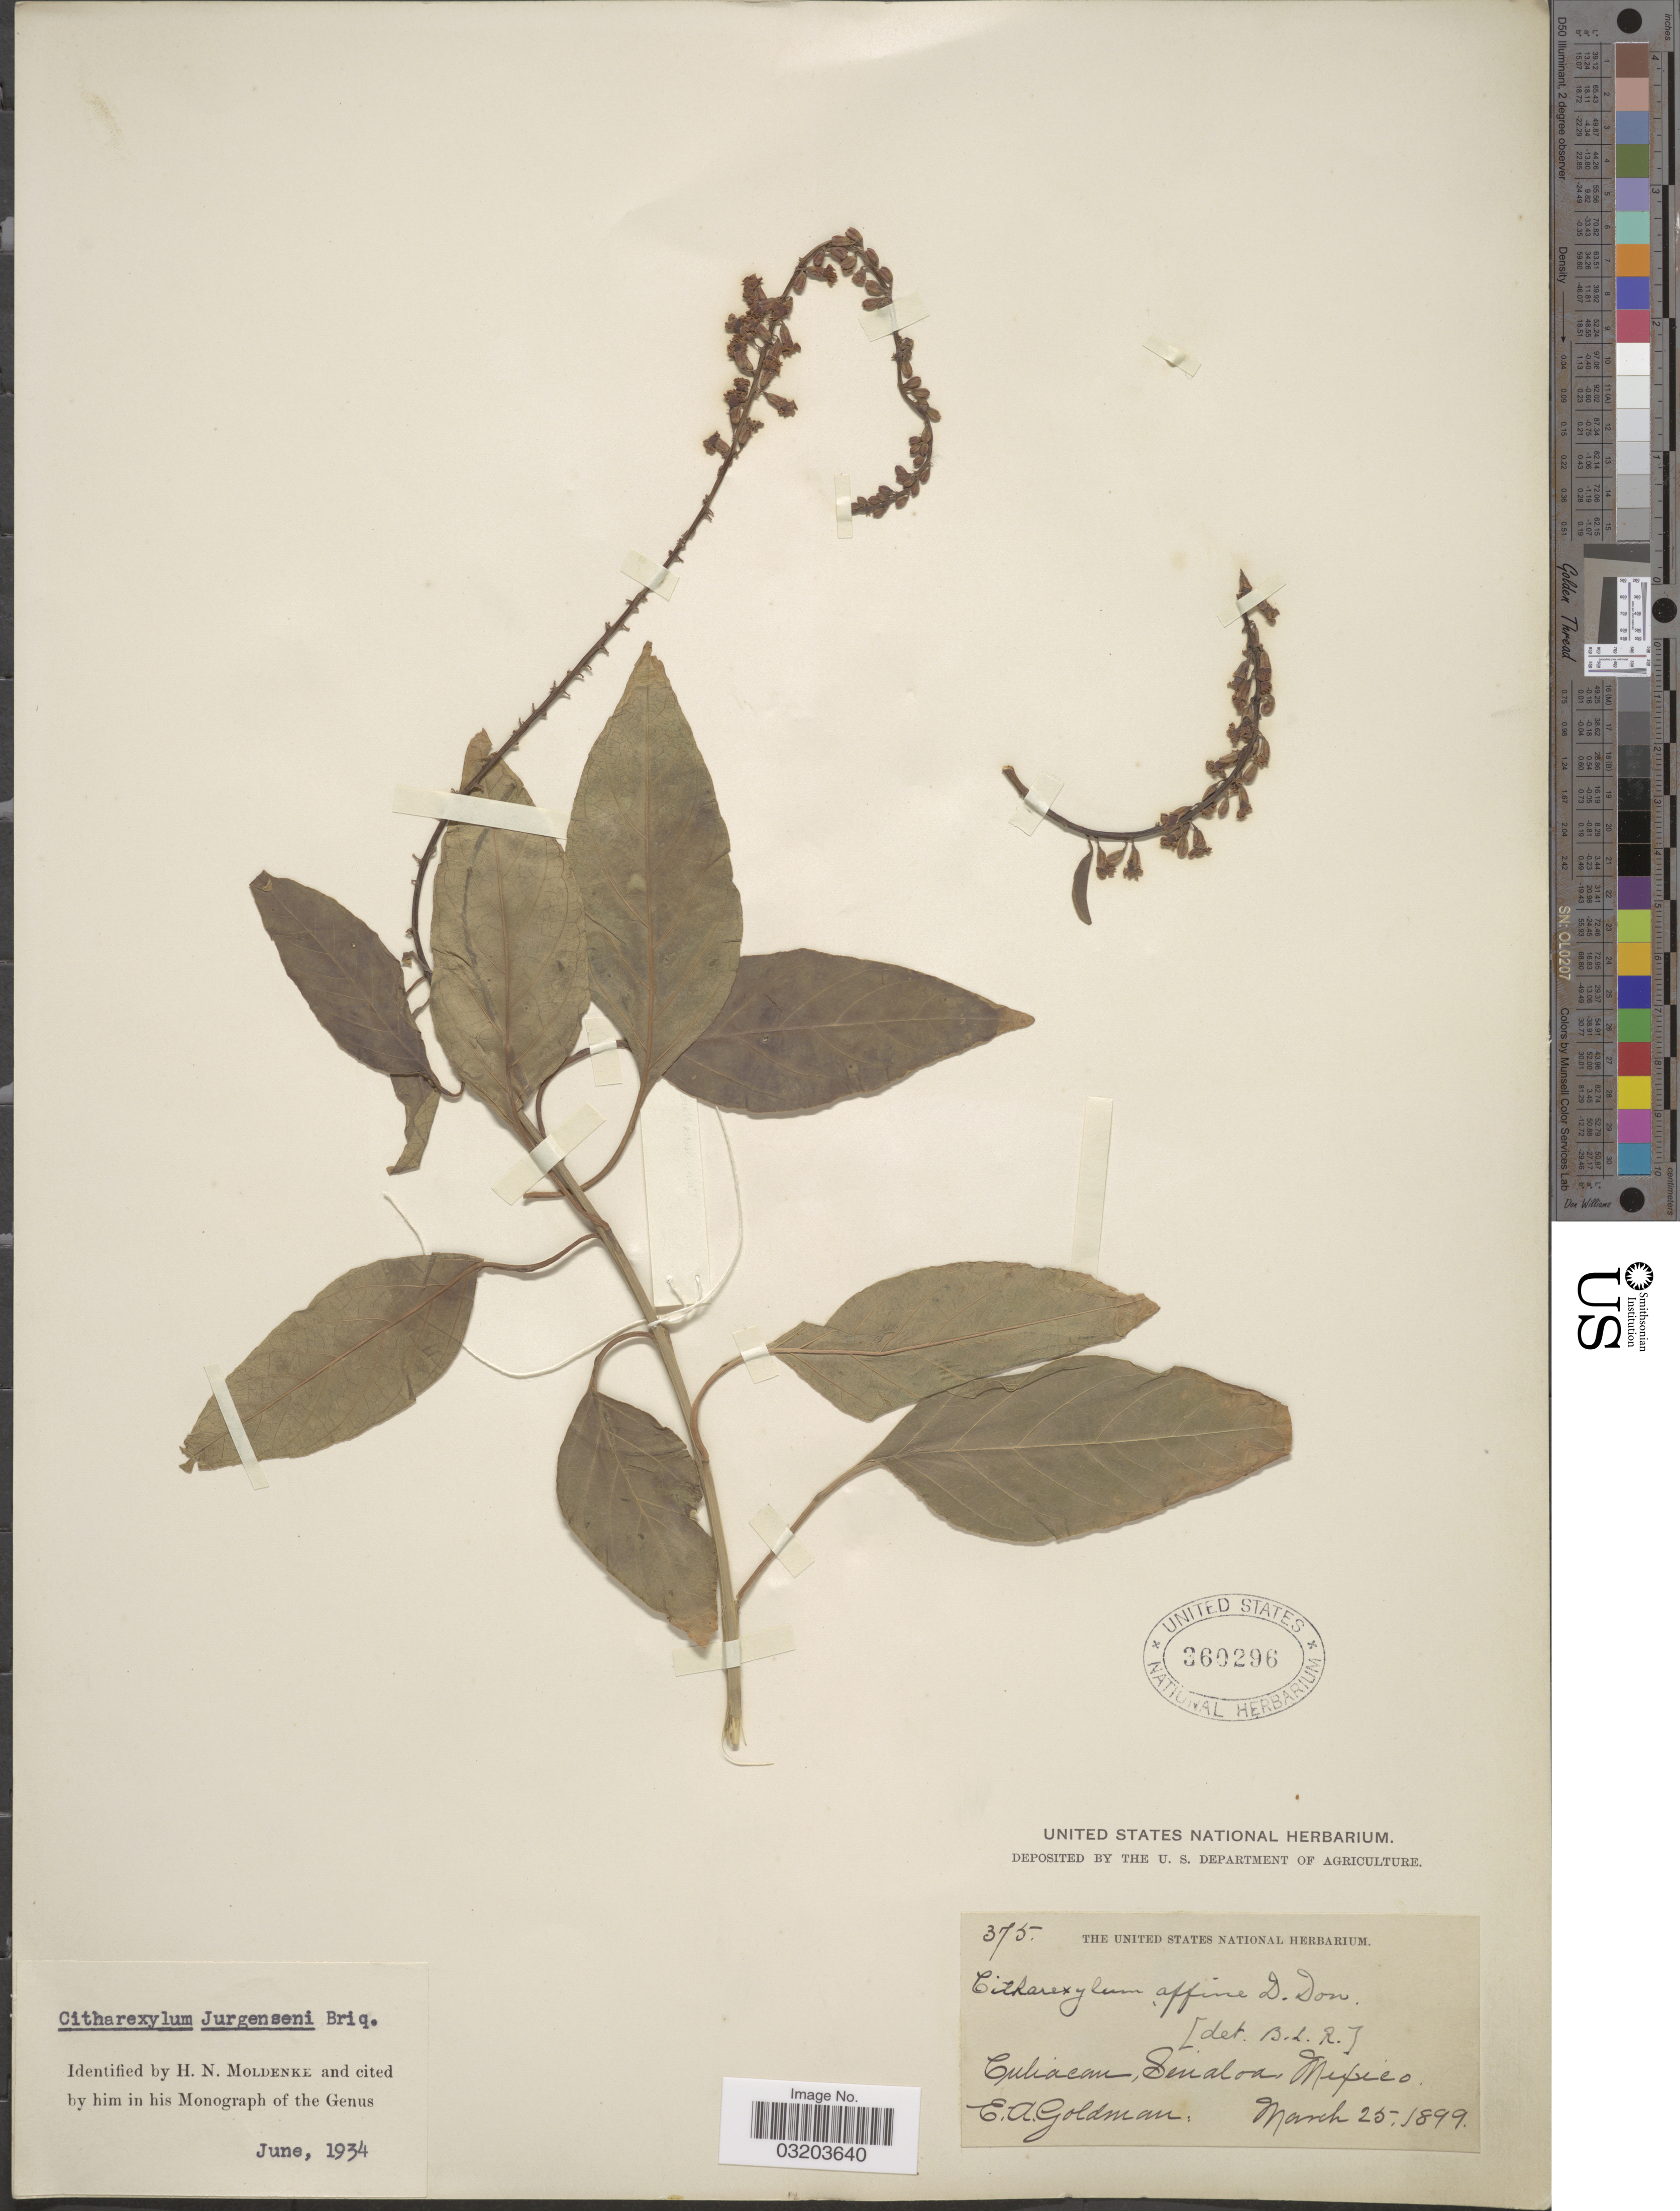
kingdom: Plantae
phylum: Tracheophyta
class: Magnoliopsida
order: Lamiales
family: Verbenaceae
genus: Citharexylum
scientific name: Citharexylum jurgensenii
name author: Briq.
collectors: E. A. Goldman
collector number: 375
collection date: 1899-03-25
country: Mexico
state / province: Sinaloa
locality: Culiacan.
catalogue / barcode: US 360296